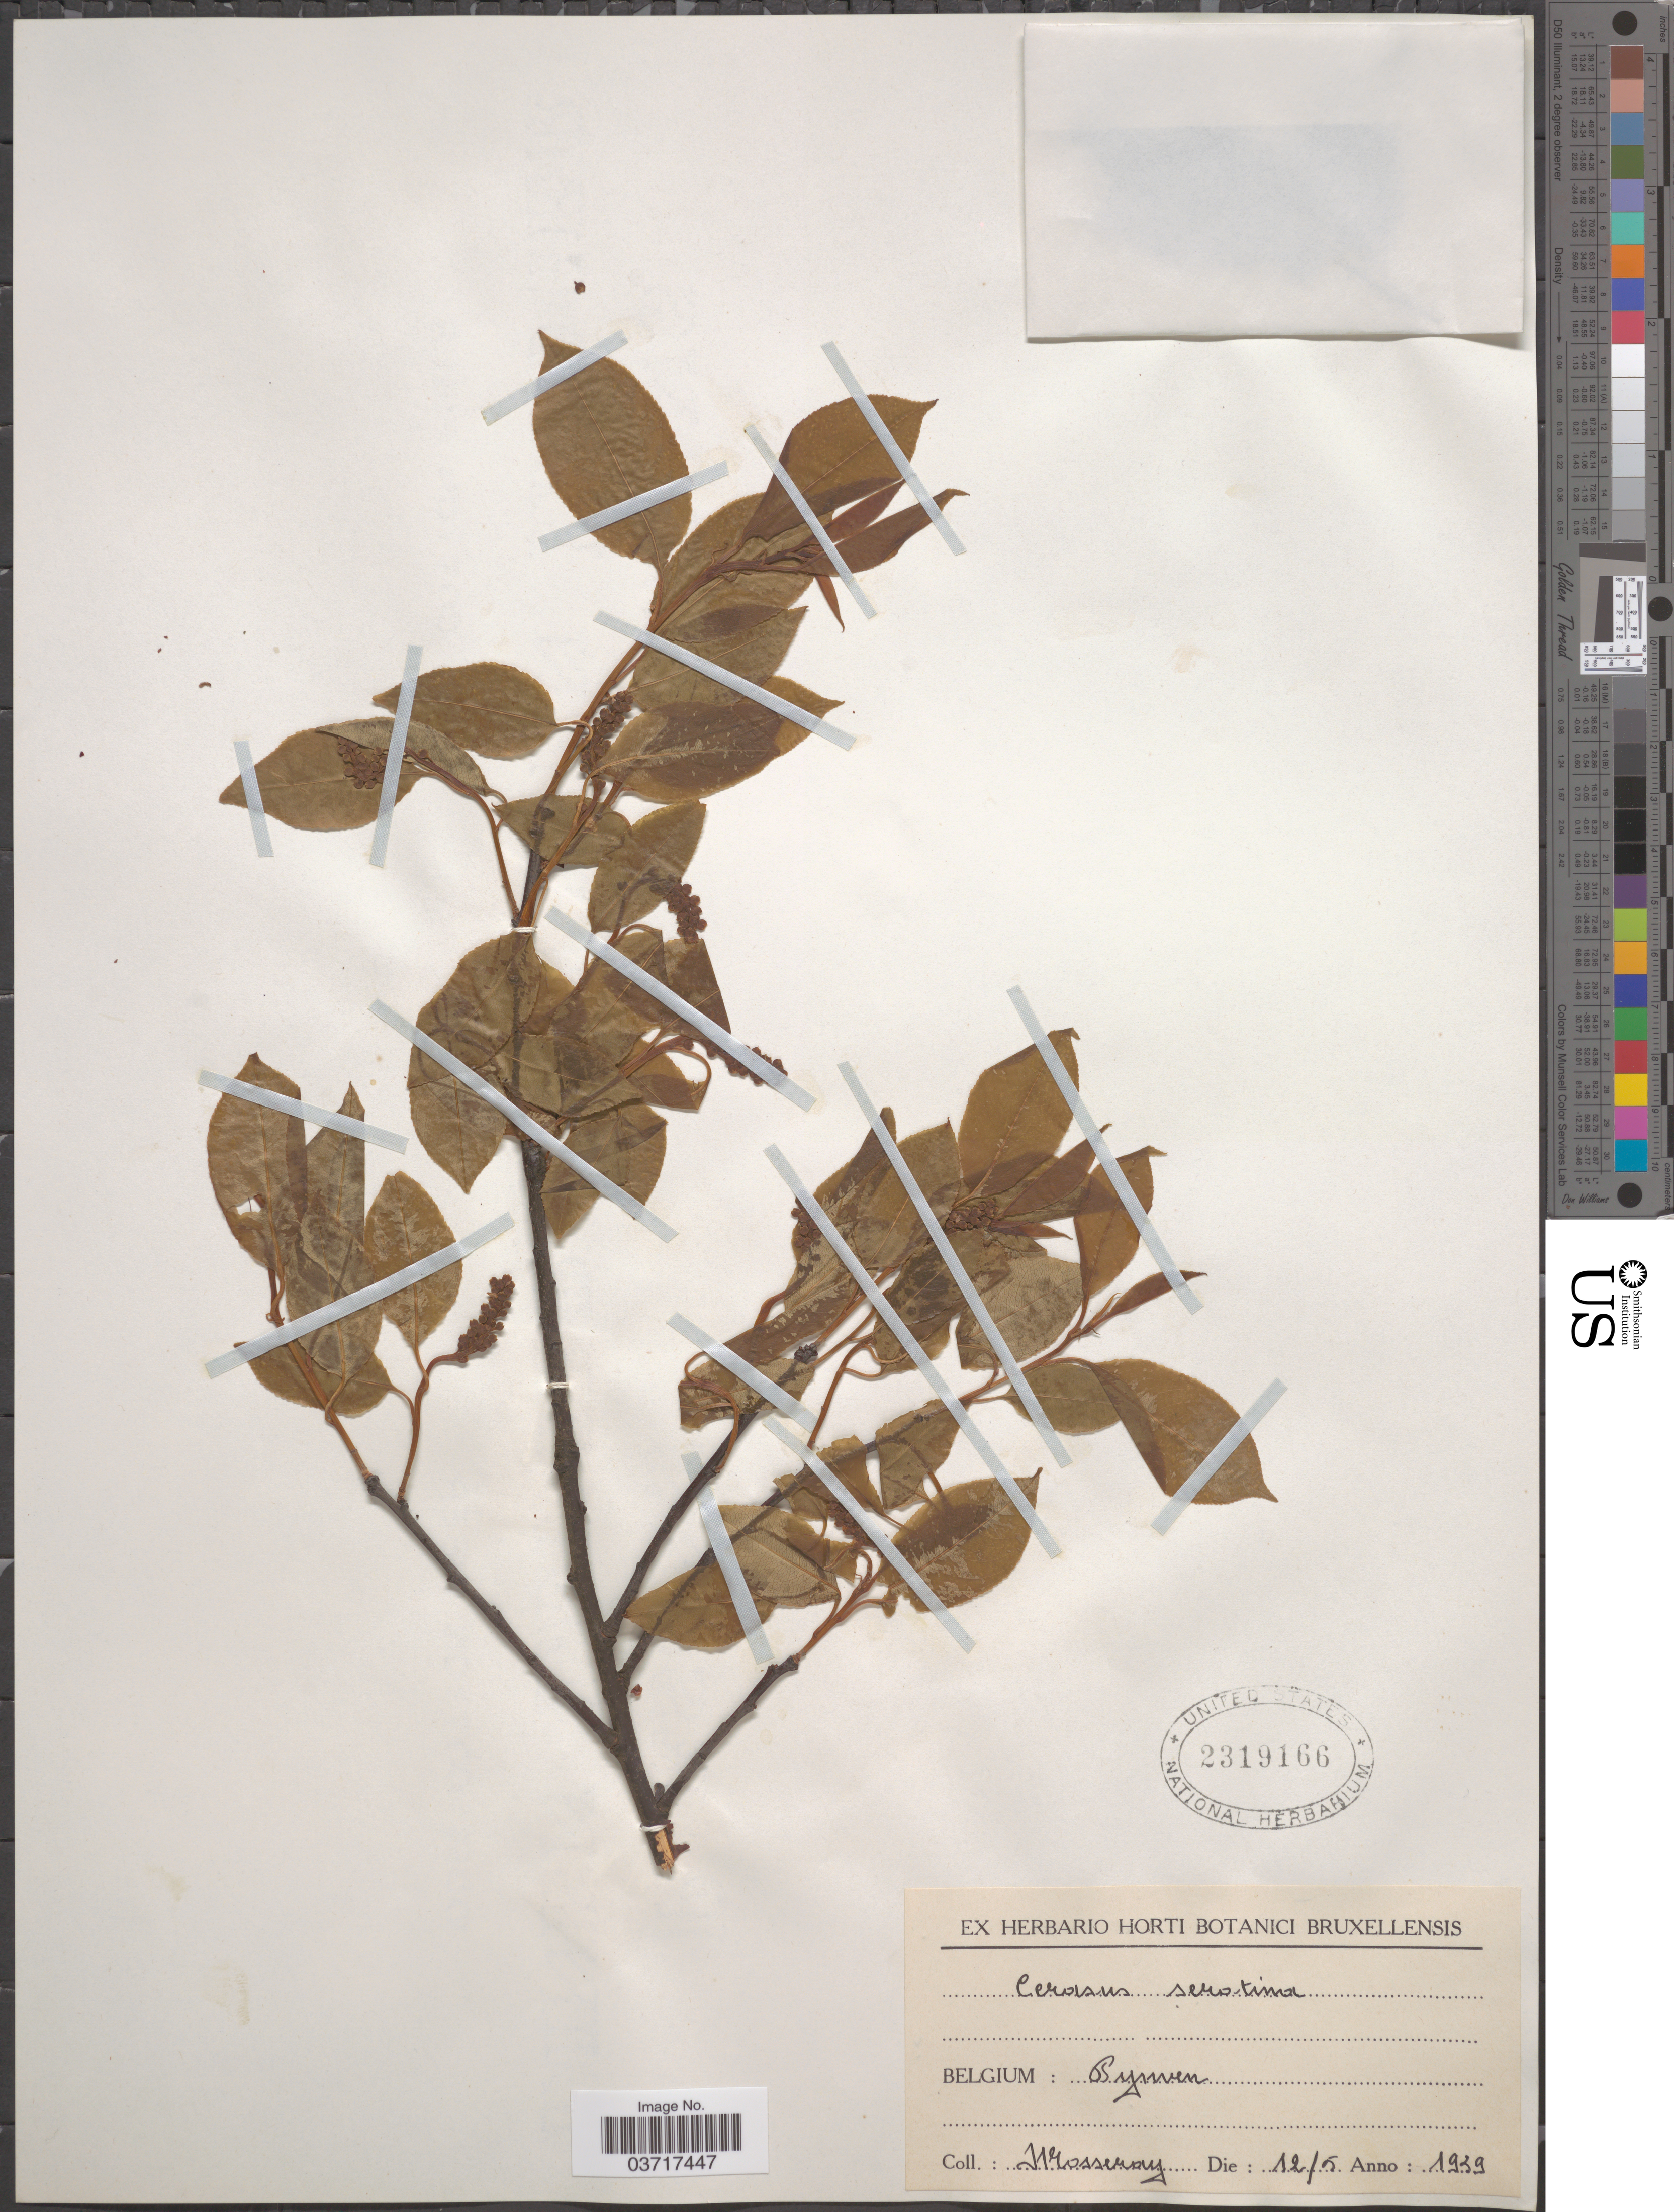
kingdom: Plantae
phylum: Tracheophyta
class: Magnoliopsida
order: Rosales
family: Rosaceae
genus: Prunus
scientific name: Prunus serotina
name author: Ehrh.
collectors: Mosseray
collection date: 1939-05-12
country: Belgium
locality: Bynven. [interpreted]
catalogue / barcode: US 2319166